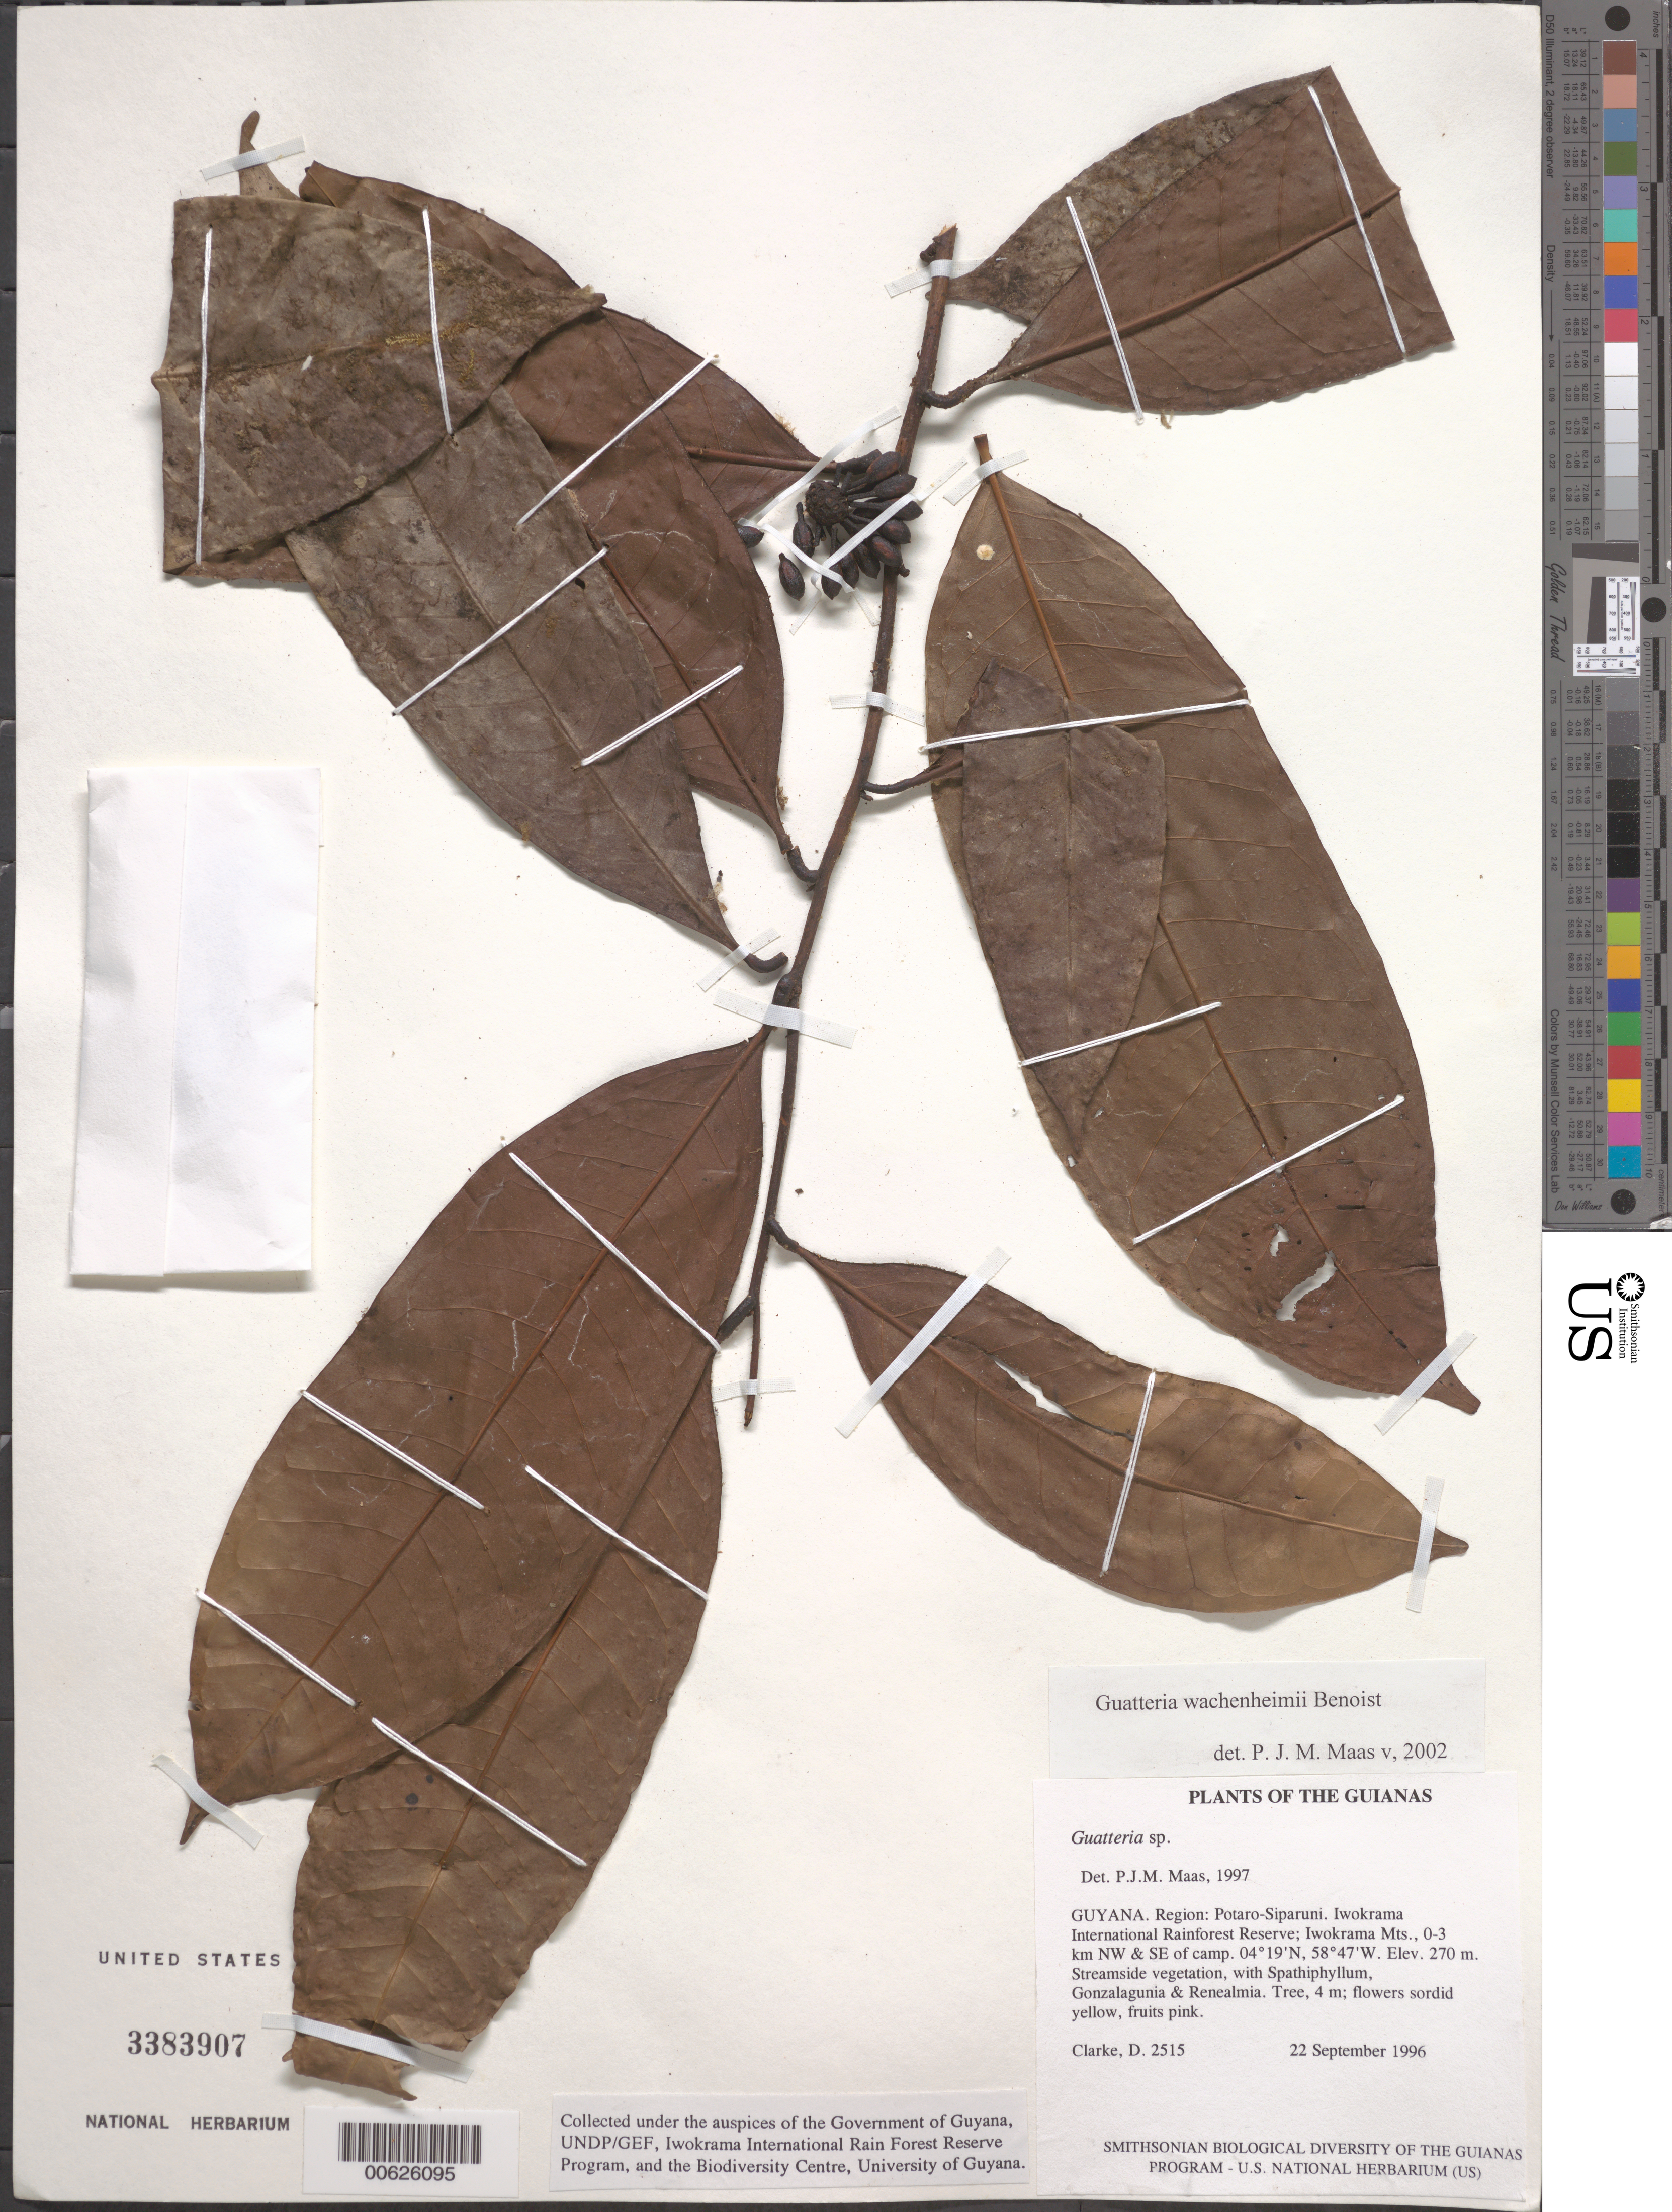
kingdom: Plantae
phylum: Tracheophyta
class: Magnoliopsida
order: Magnoliales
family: Annonaceae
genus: Guatteria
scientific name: Guatteria wachenheimii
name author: Benoist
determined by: Maas, Paul J. M.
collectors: H. D. Clarke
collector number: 2515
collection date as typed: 22 September 1996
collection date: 1996-09-22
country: Guyana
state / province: Potaro-Siparuni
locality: Iwokrama International Rainforest Reserve; Iwokrama Mts., 0-3 km NW & SE of camp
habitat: Streamside vegetation, with Spathiphyllum, Gonzalagunia & Renealmia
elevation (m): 270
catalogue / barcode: US 3383907